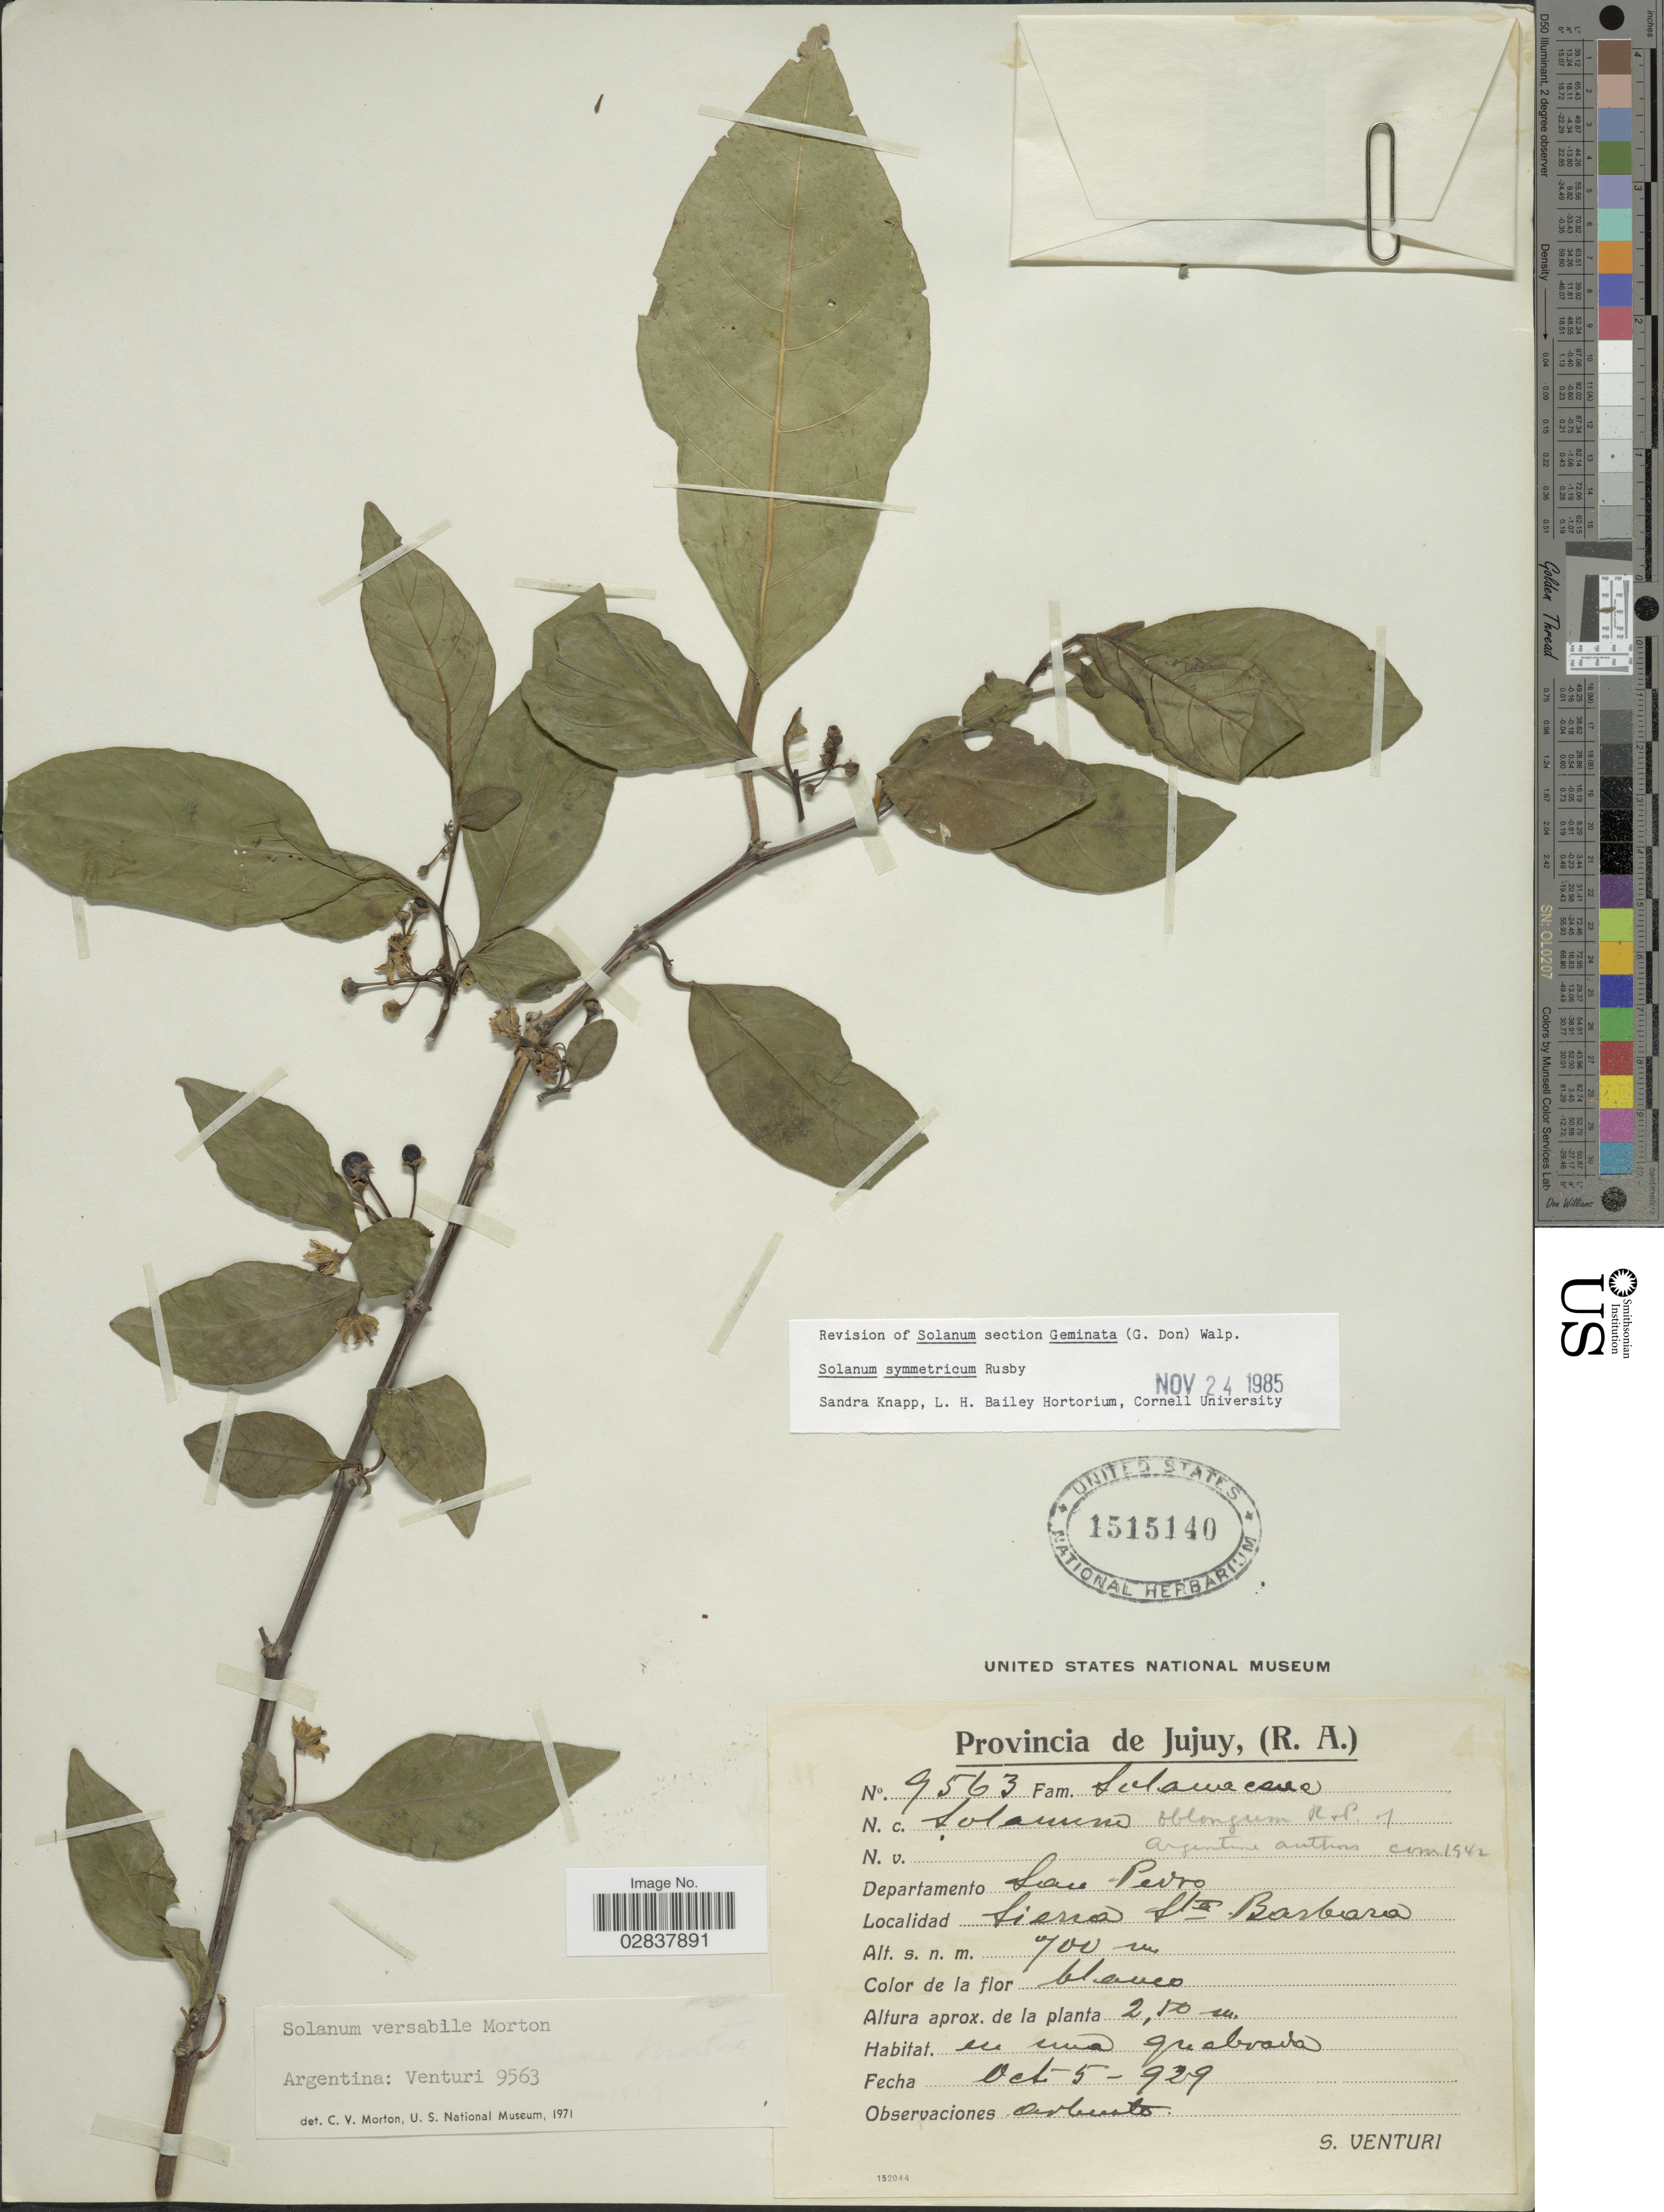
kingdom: Plantae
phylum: Tracheophyta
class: Magnoliopsida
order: Solanales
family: Solanaceae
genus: Solanum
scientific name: Solanum symmetricum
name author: Rusby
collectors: S. Venturi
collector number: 9563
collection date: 1929-10-05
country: Argentina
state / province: Jujuy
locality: (R.A.) Departamento San Pedro, Sierra Sta Barbara.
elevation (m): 700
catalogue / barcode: US 1515140